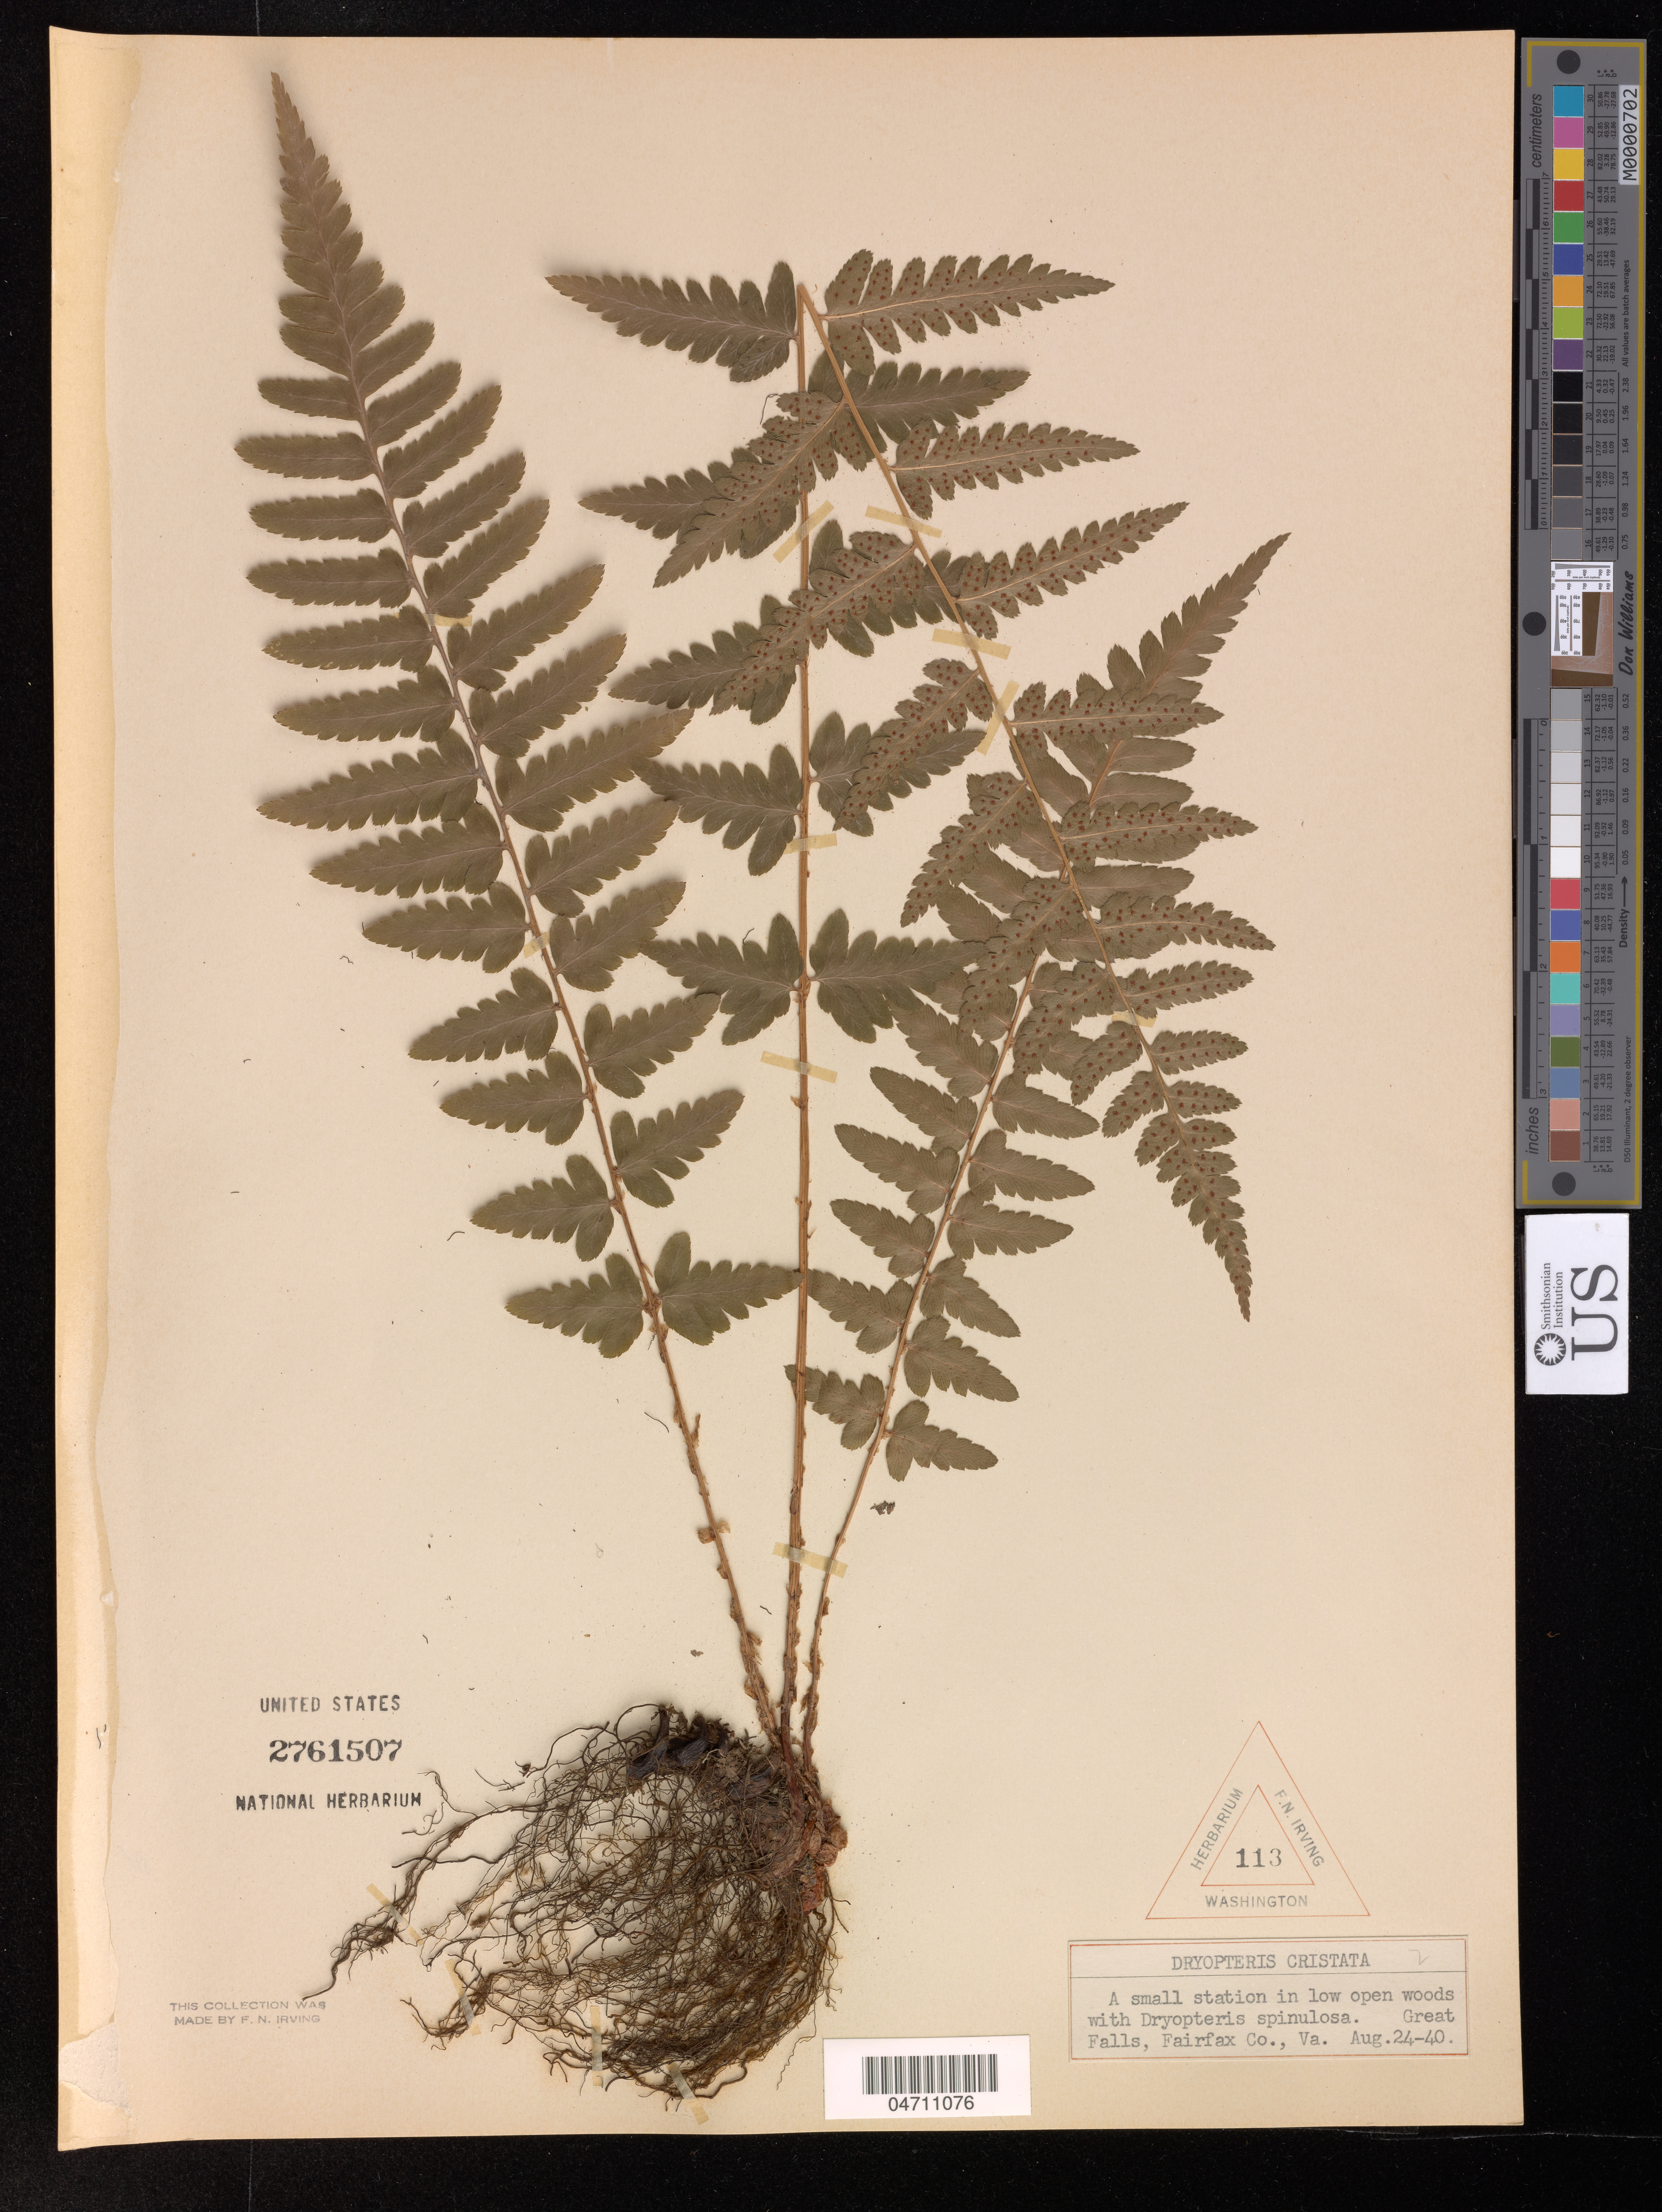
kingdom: Plantae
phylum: Tracheophyta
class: Polypodiopsida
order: Polypodiales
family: Dryopteridaceae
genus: Dryopteris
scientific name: Dryopteris cristata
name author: (L.) A. Gray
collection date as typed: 24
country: United States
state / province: Virginia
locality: Great Falls, Fairfax Co.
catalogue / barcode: US 2761507